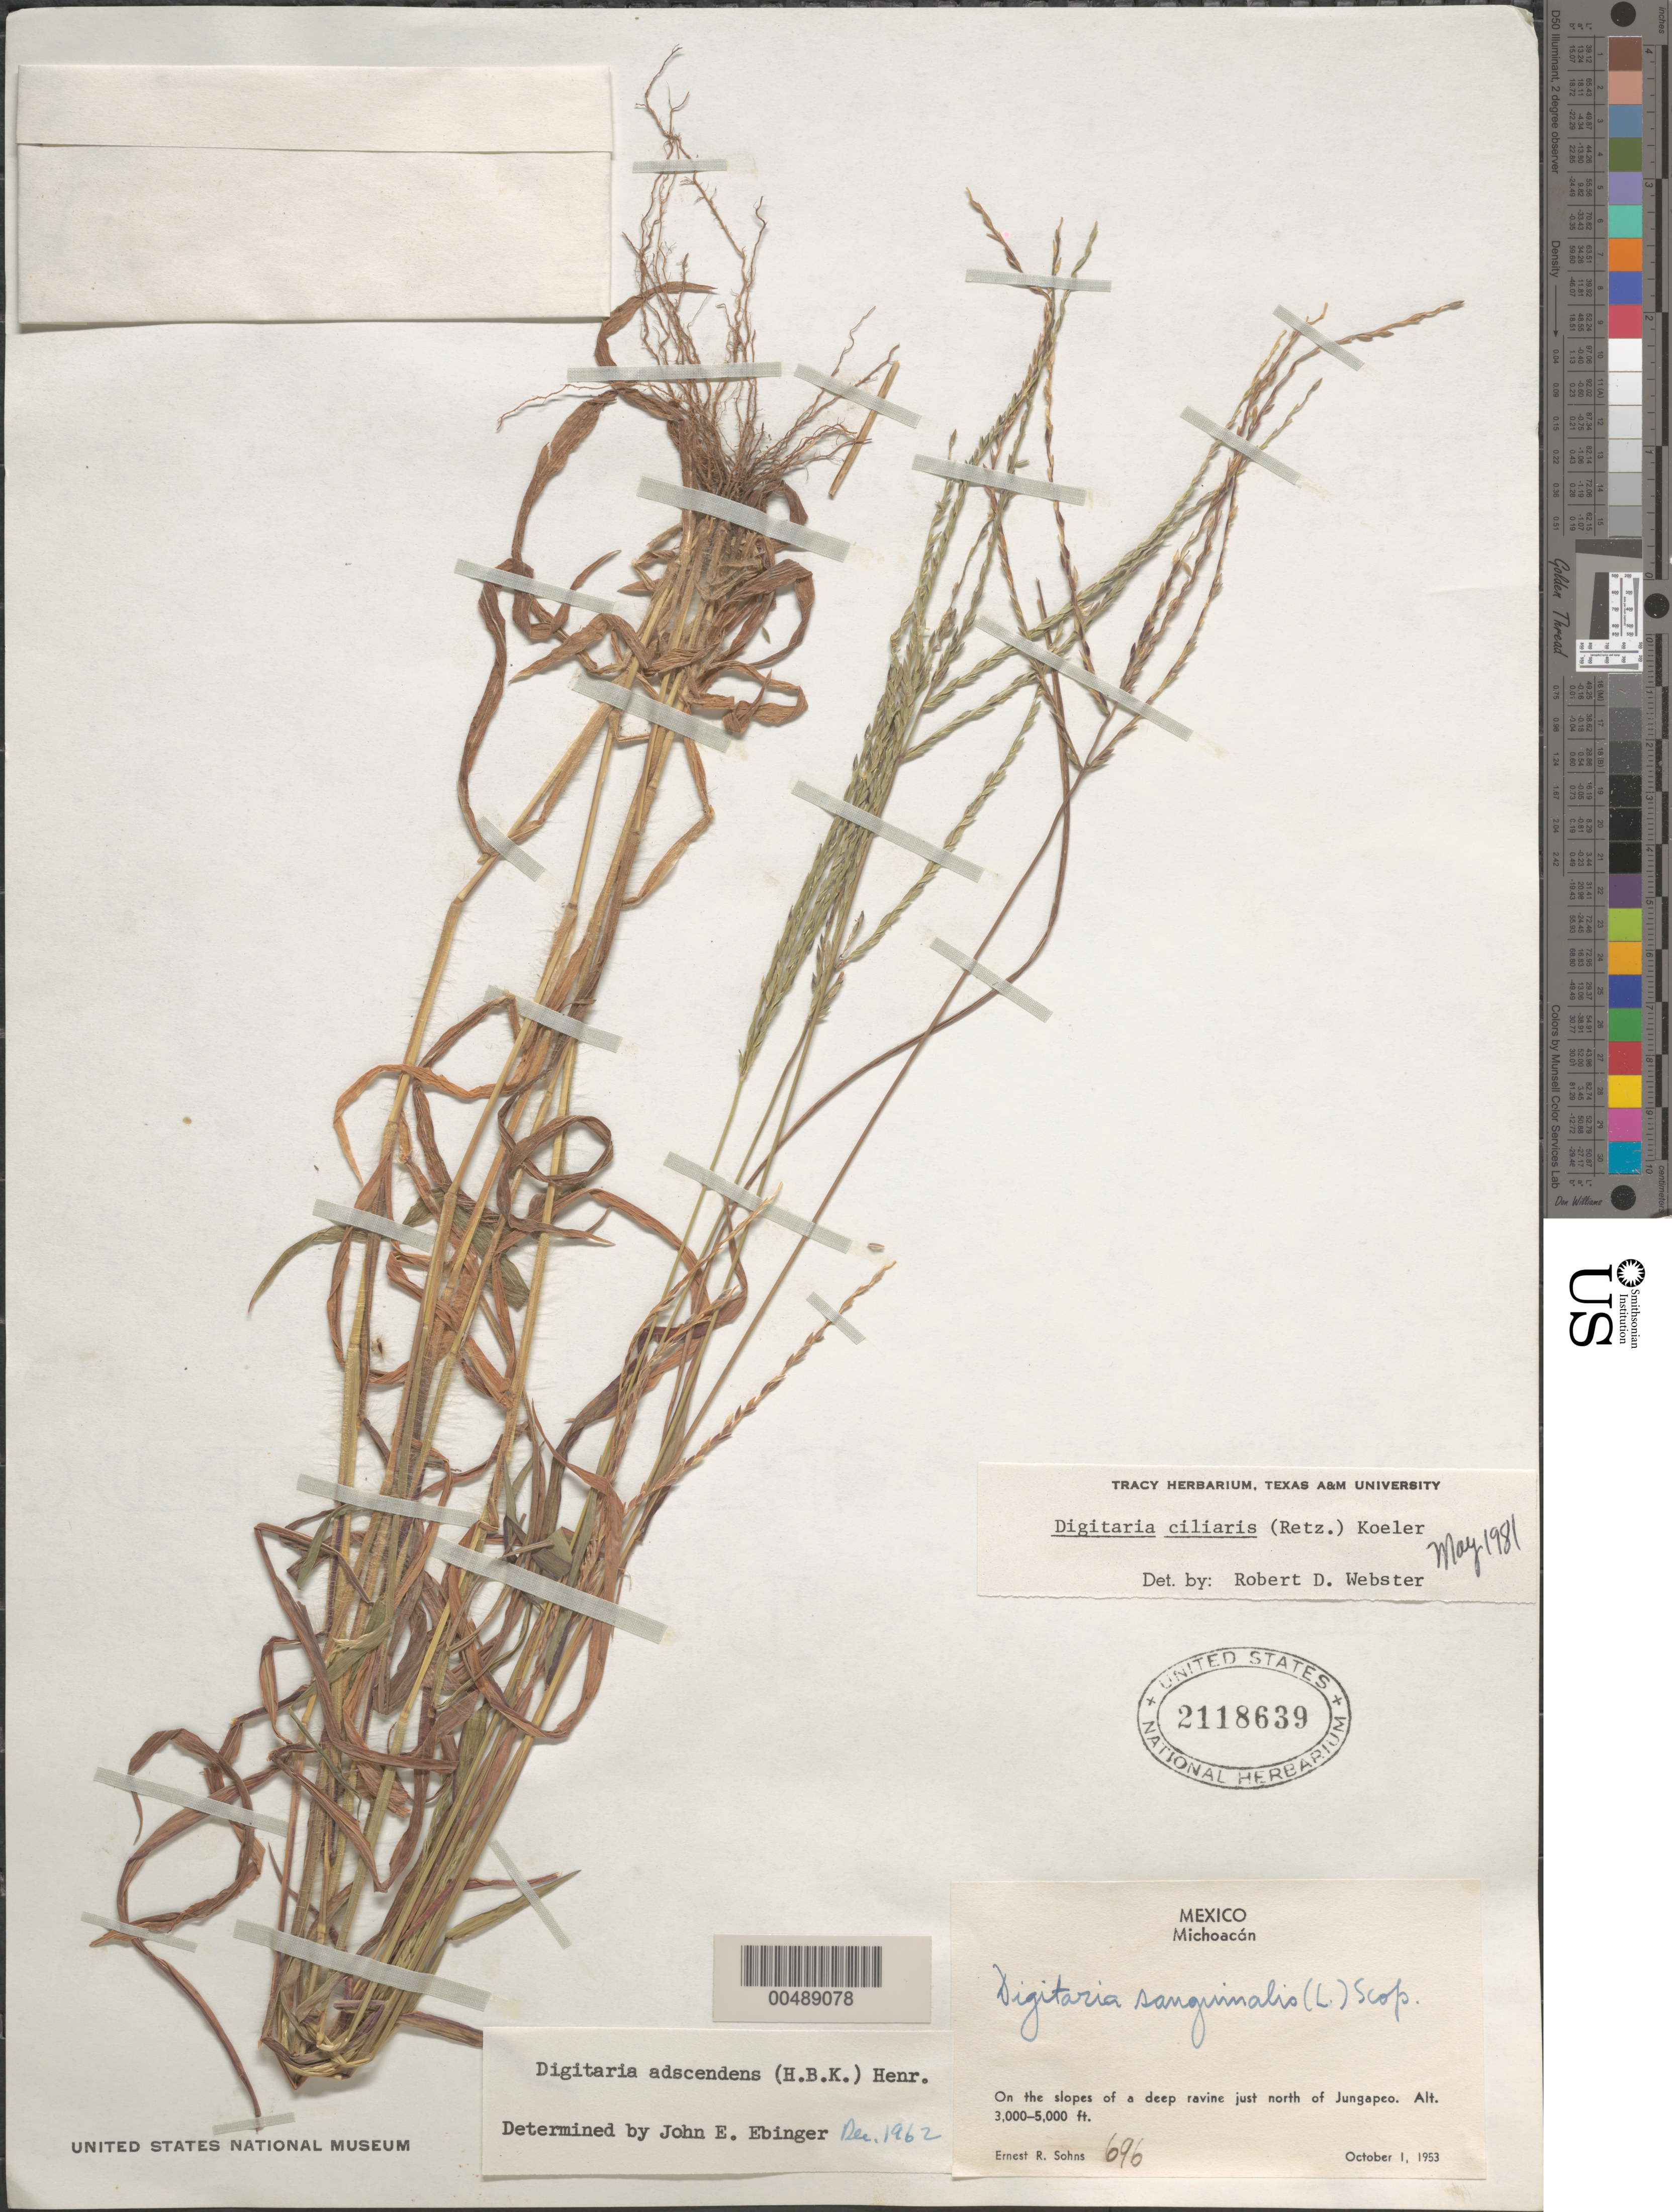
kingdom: Plantae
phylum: Tracheophyta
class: Liliopsida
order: Poales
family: Poaceae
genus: Digitaria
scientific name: Digitaria ciliaris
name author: (Retz.) Koeler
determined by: Webster, Robert D.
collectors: E. R. Sohns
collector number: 696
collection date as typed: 1 Oct 1953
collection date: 1953-10-01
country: Mexico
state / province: Michoacán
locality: Just N of Jungapeo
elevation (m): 914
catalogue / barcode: US 2118639